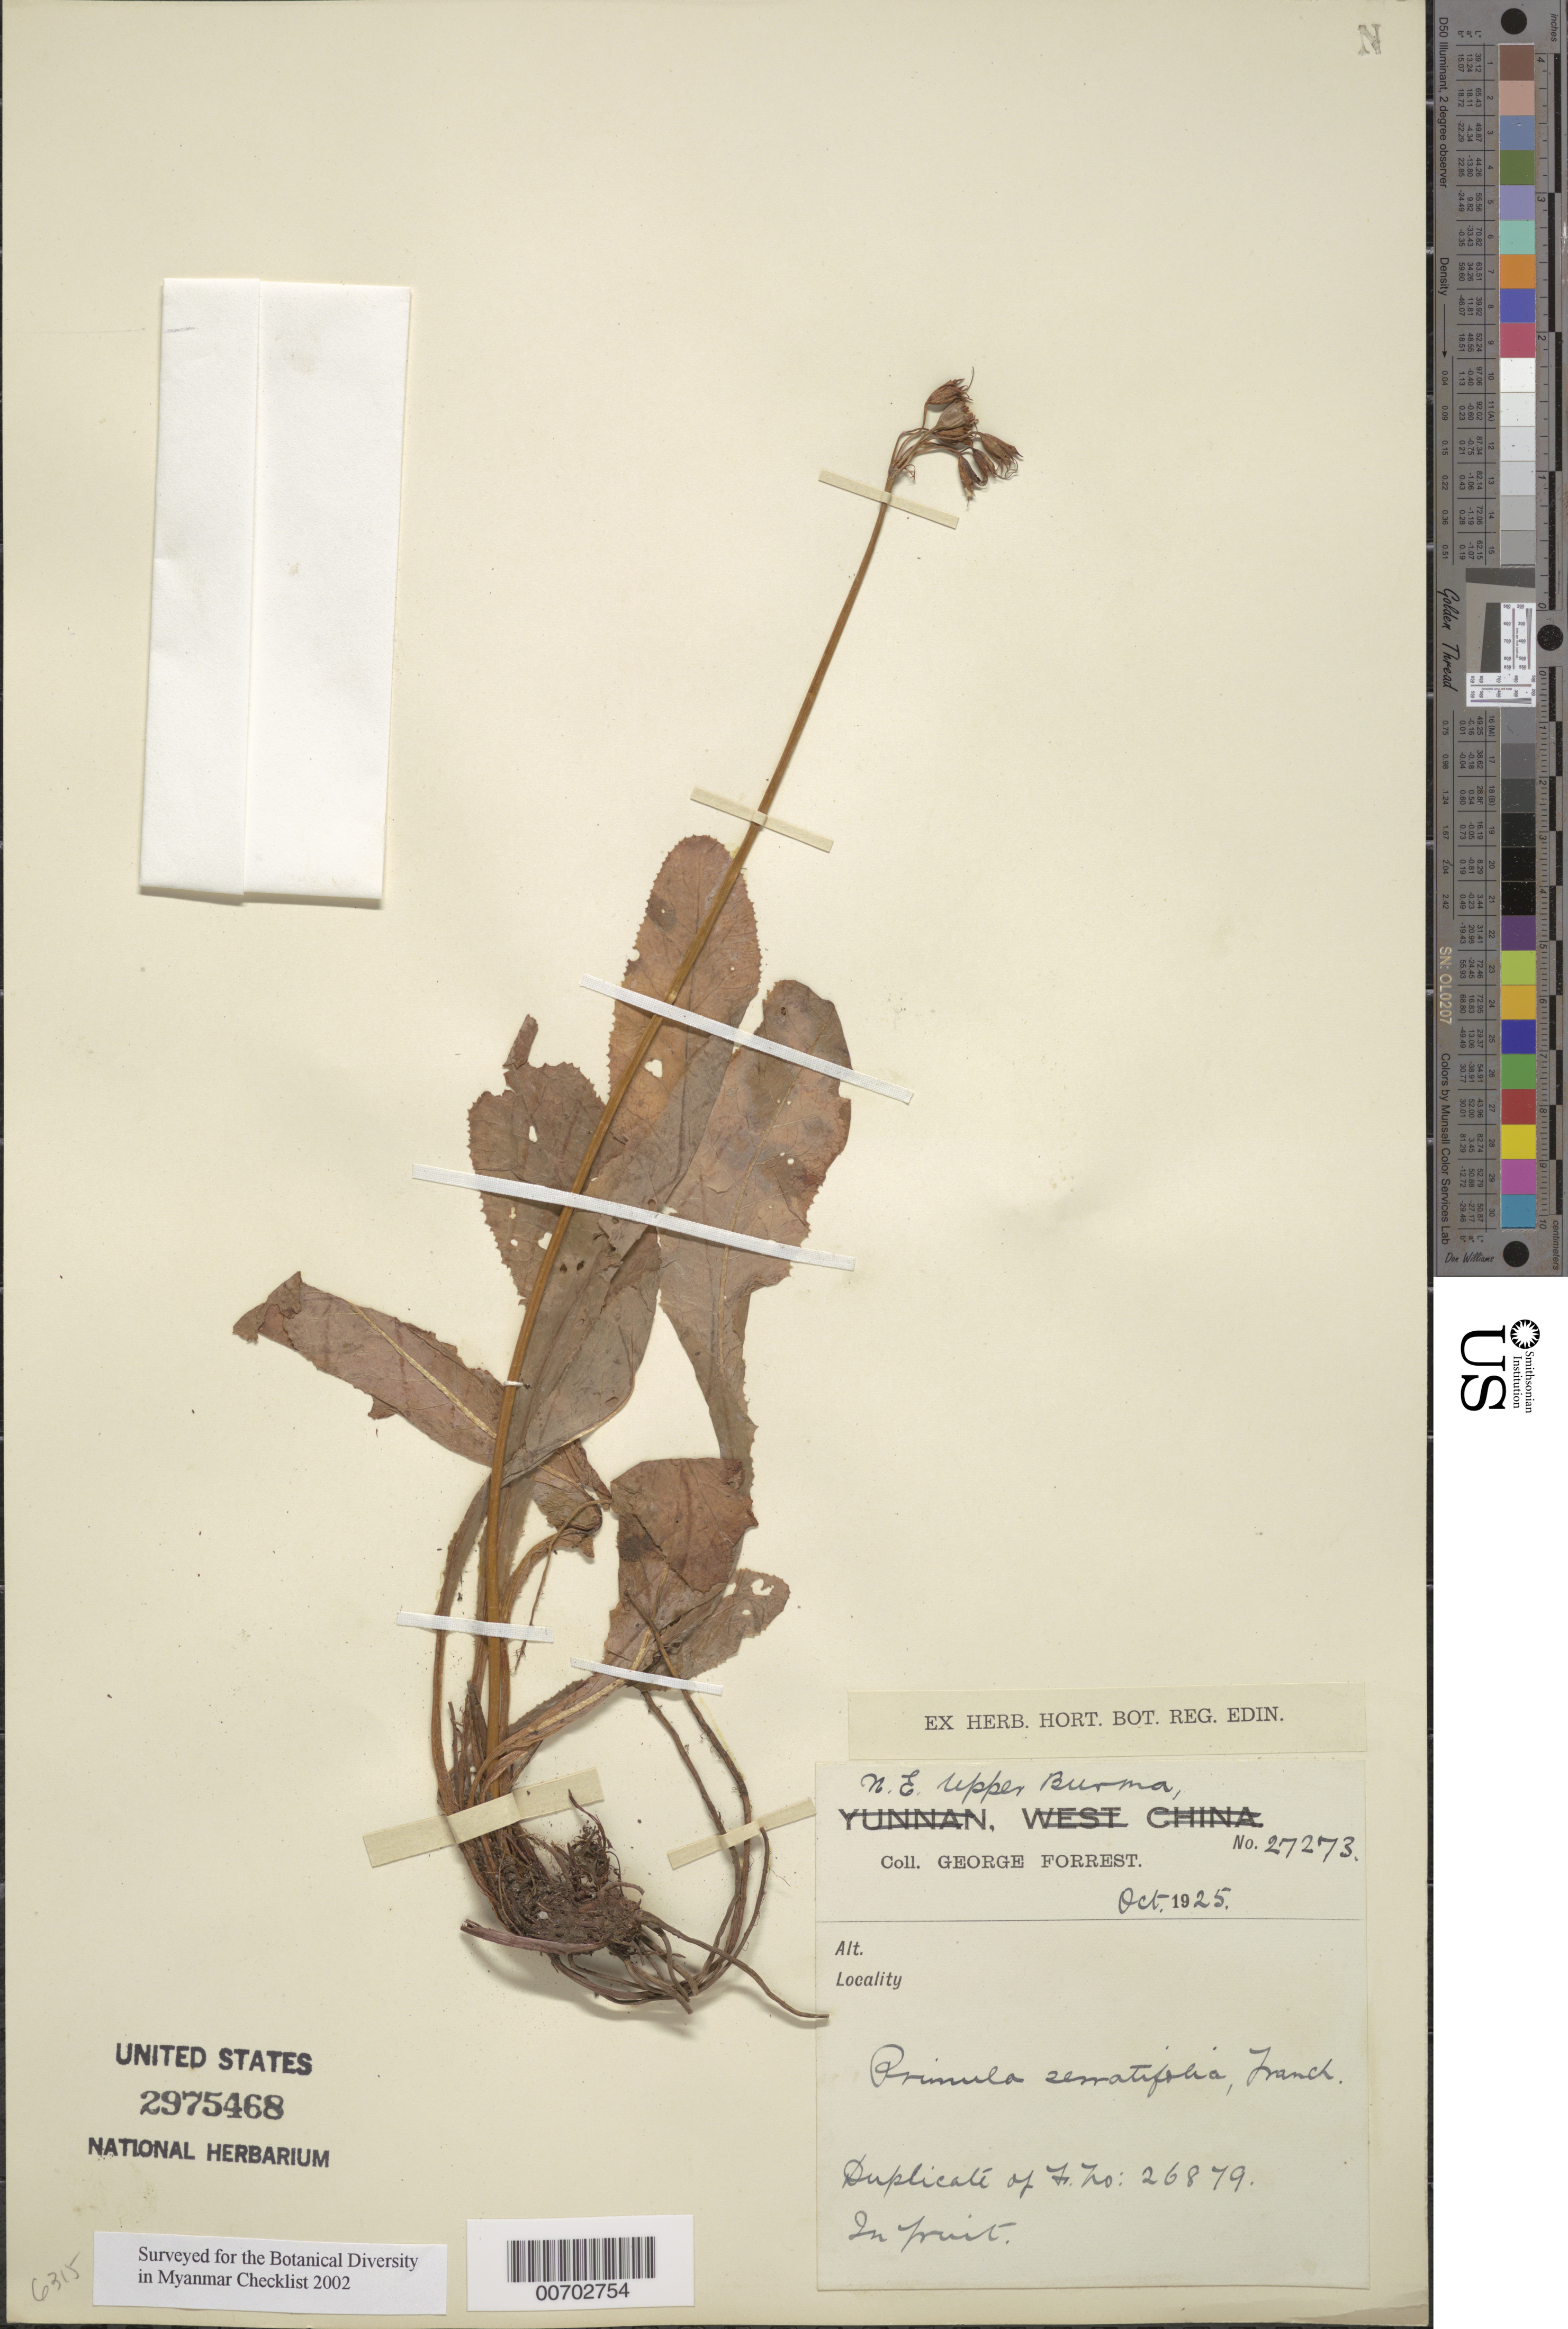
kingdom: Plantae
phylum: Tracheophyta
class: Magnoliopsida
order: Ericales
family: Primulaceae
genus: Primula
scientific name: Primula serratifolia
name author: Franch.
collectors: G. Forrest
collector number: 27273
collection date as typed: Oct 1925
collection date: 1925-10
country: Myanmar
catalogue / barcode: US 2975468